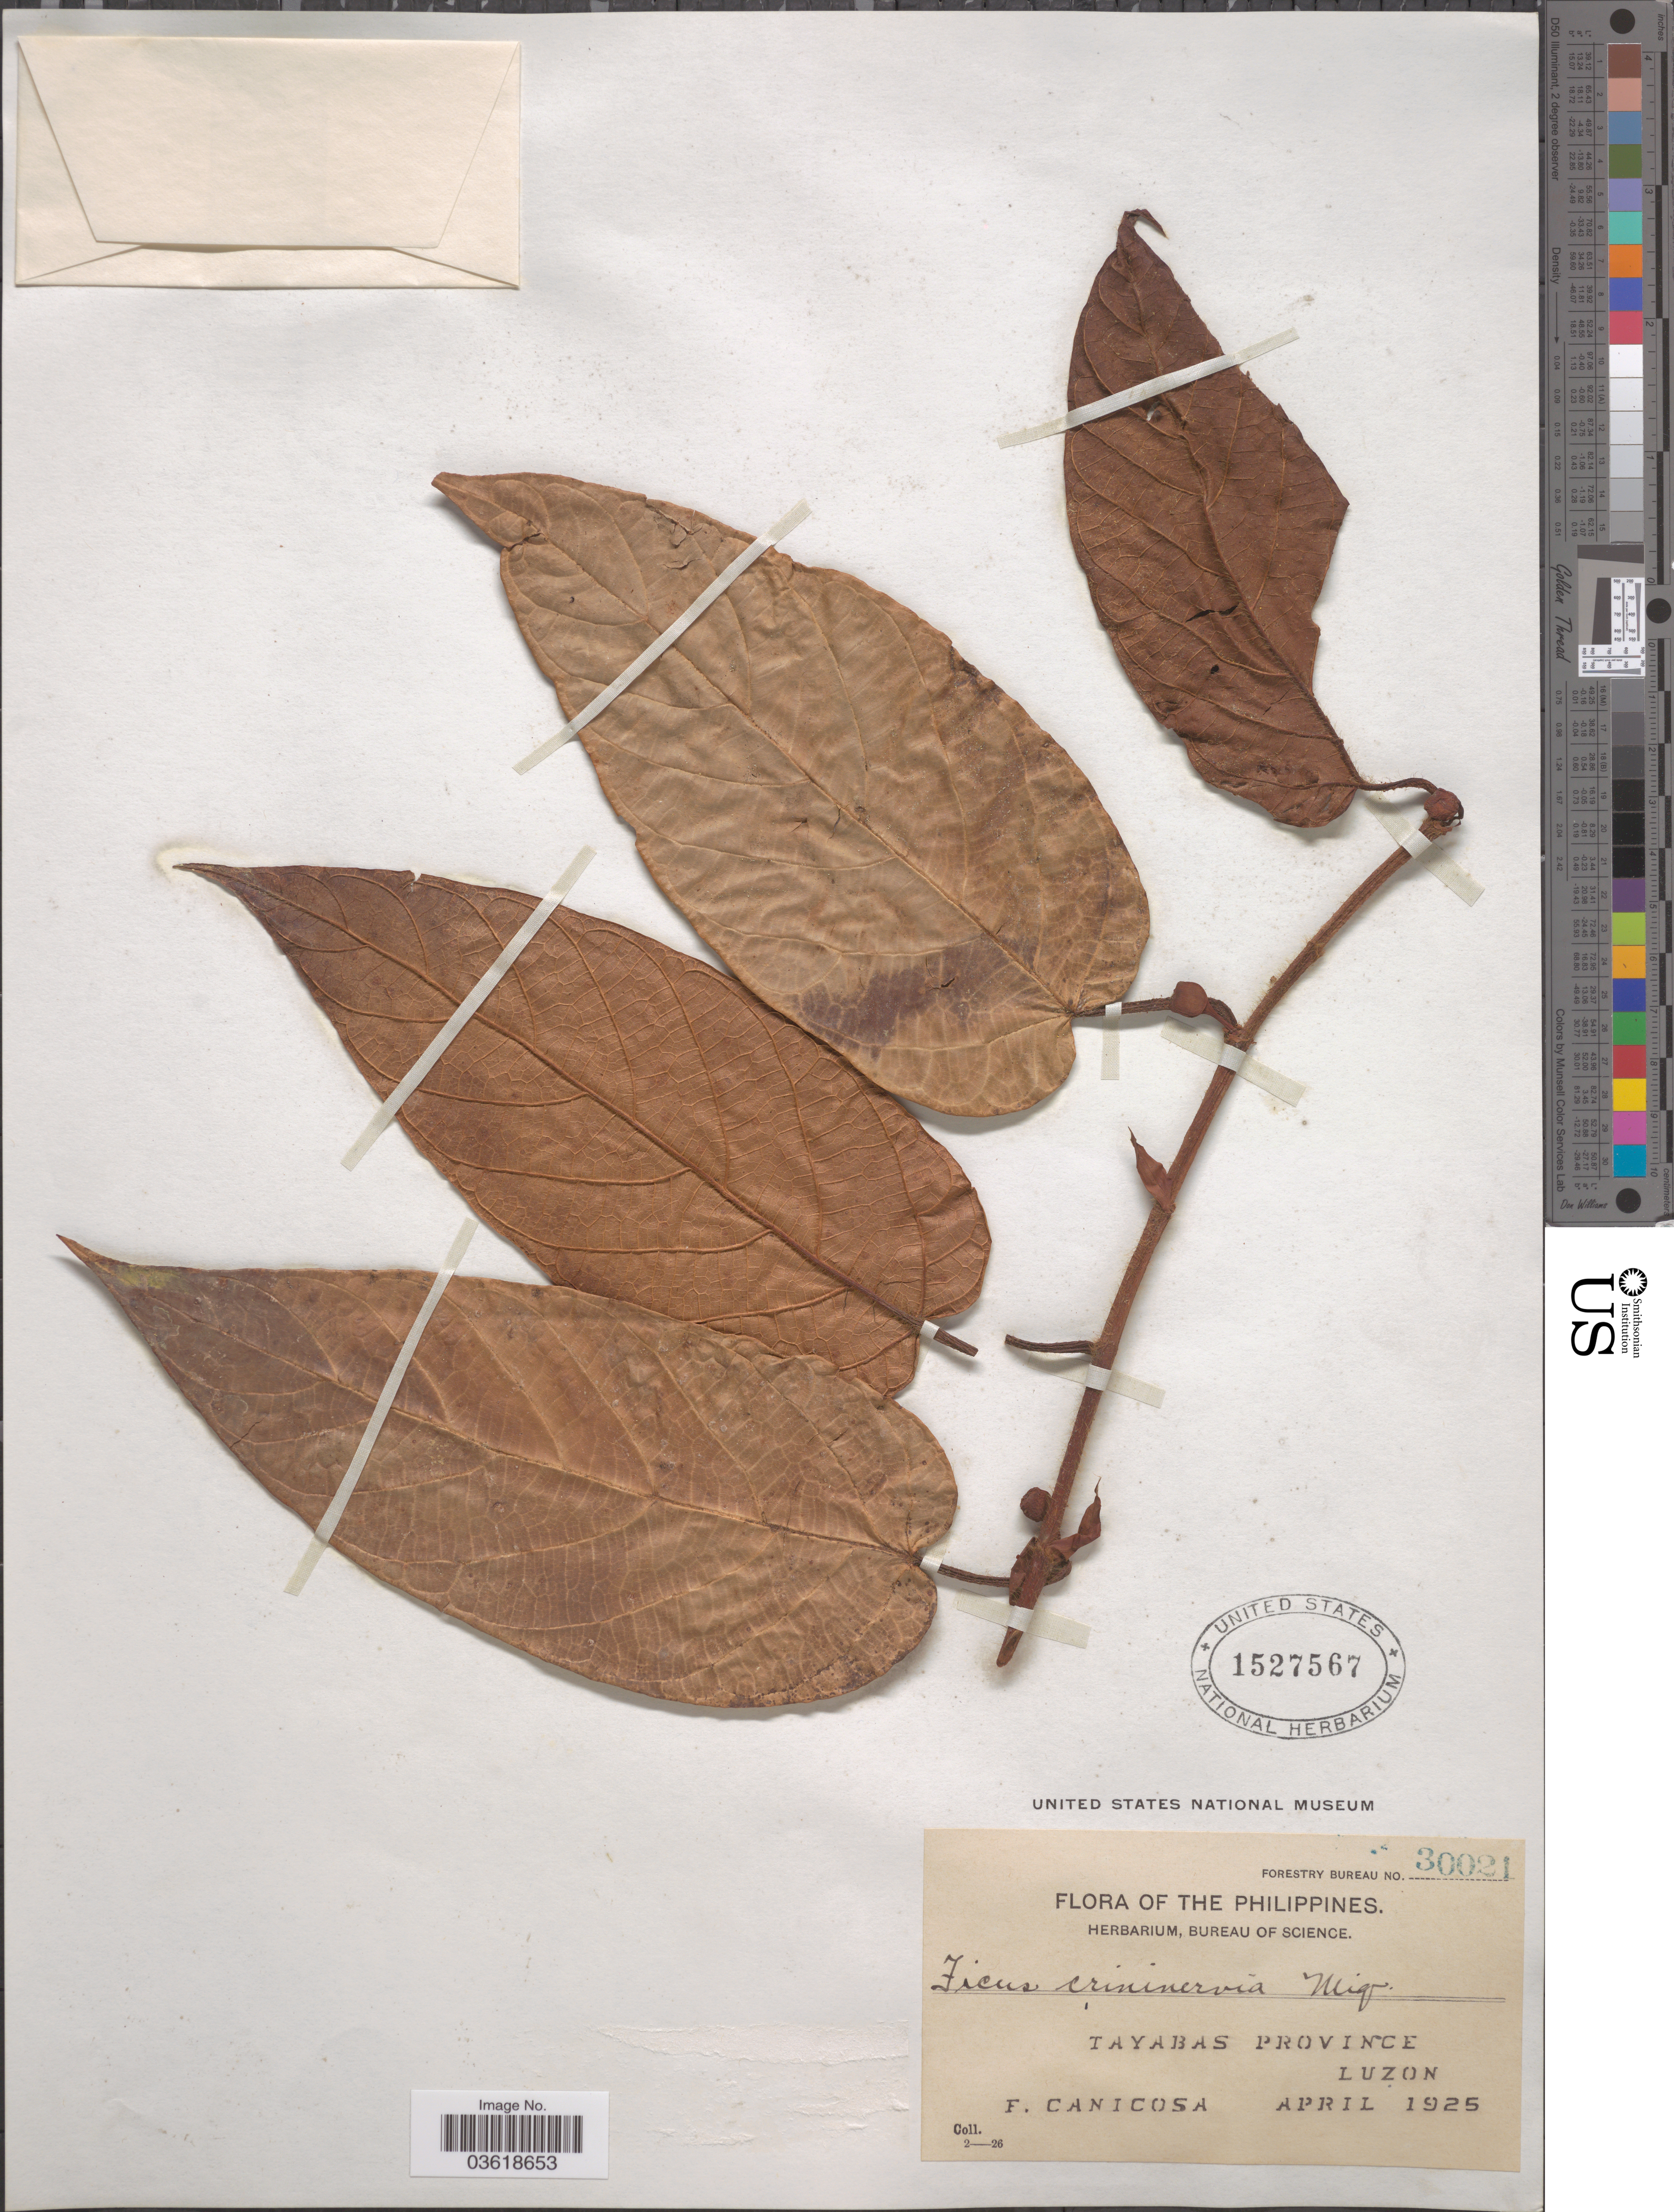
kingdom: Plantae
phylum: Tracheophyta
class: Magnoliopsida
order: Rosales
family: Moraceae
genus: Ficus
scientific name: Ficus crininervia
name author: Miq.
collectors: F. Canicosa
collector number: Forestry Bureau 30021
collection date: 1925-04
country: Philippines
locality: Tayabas Province. Luzon.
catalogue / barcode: US 1527567